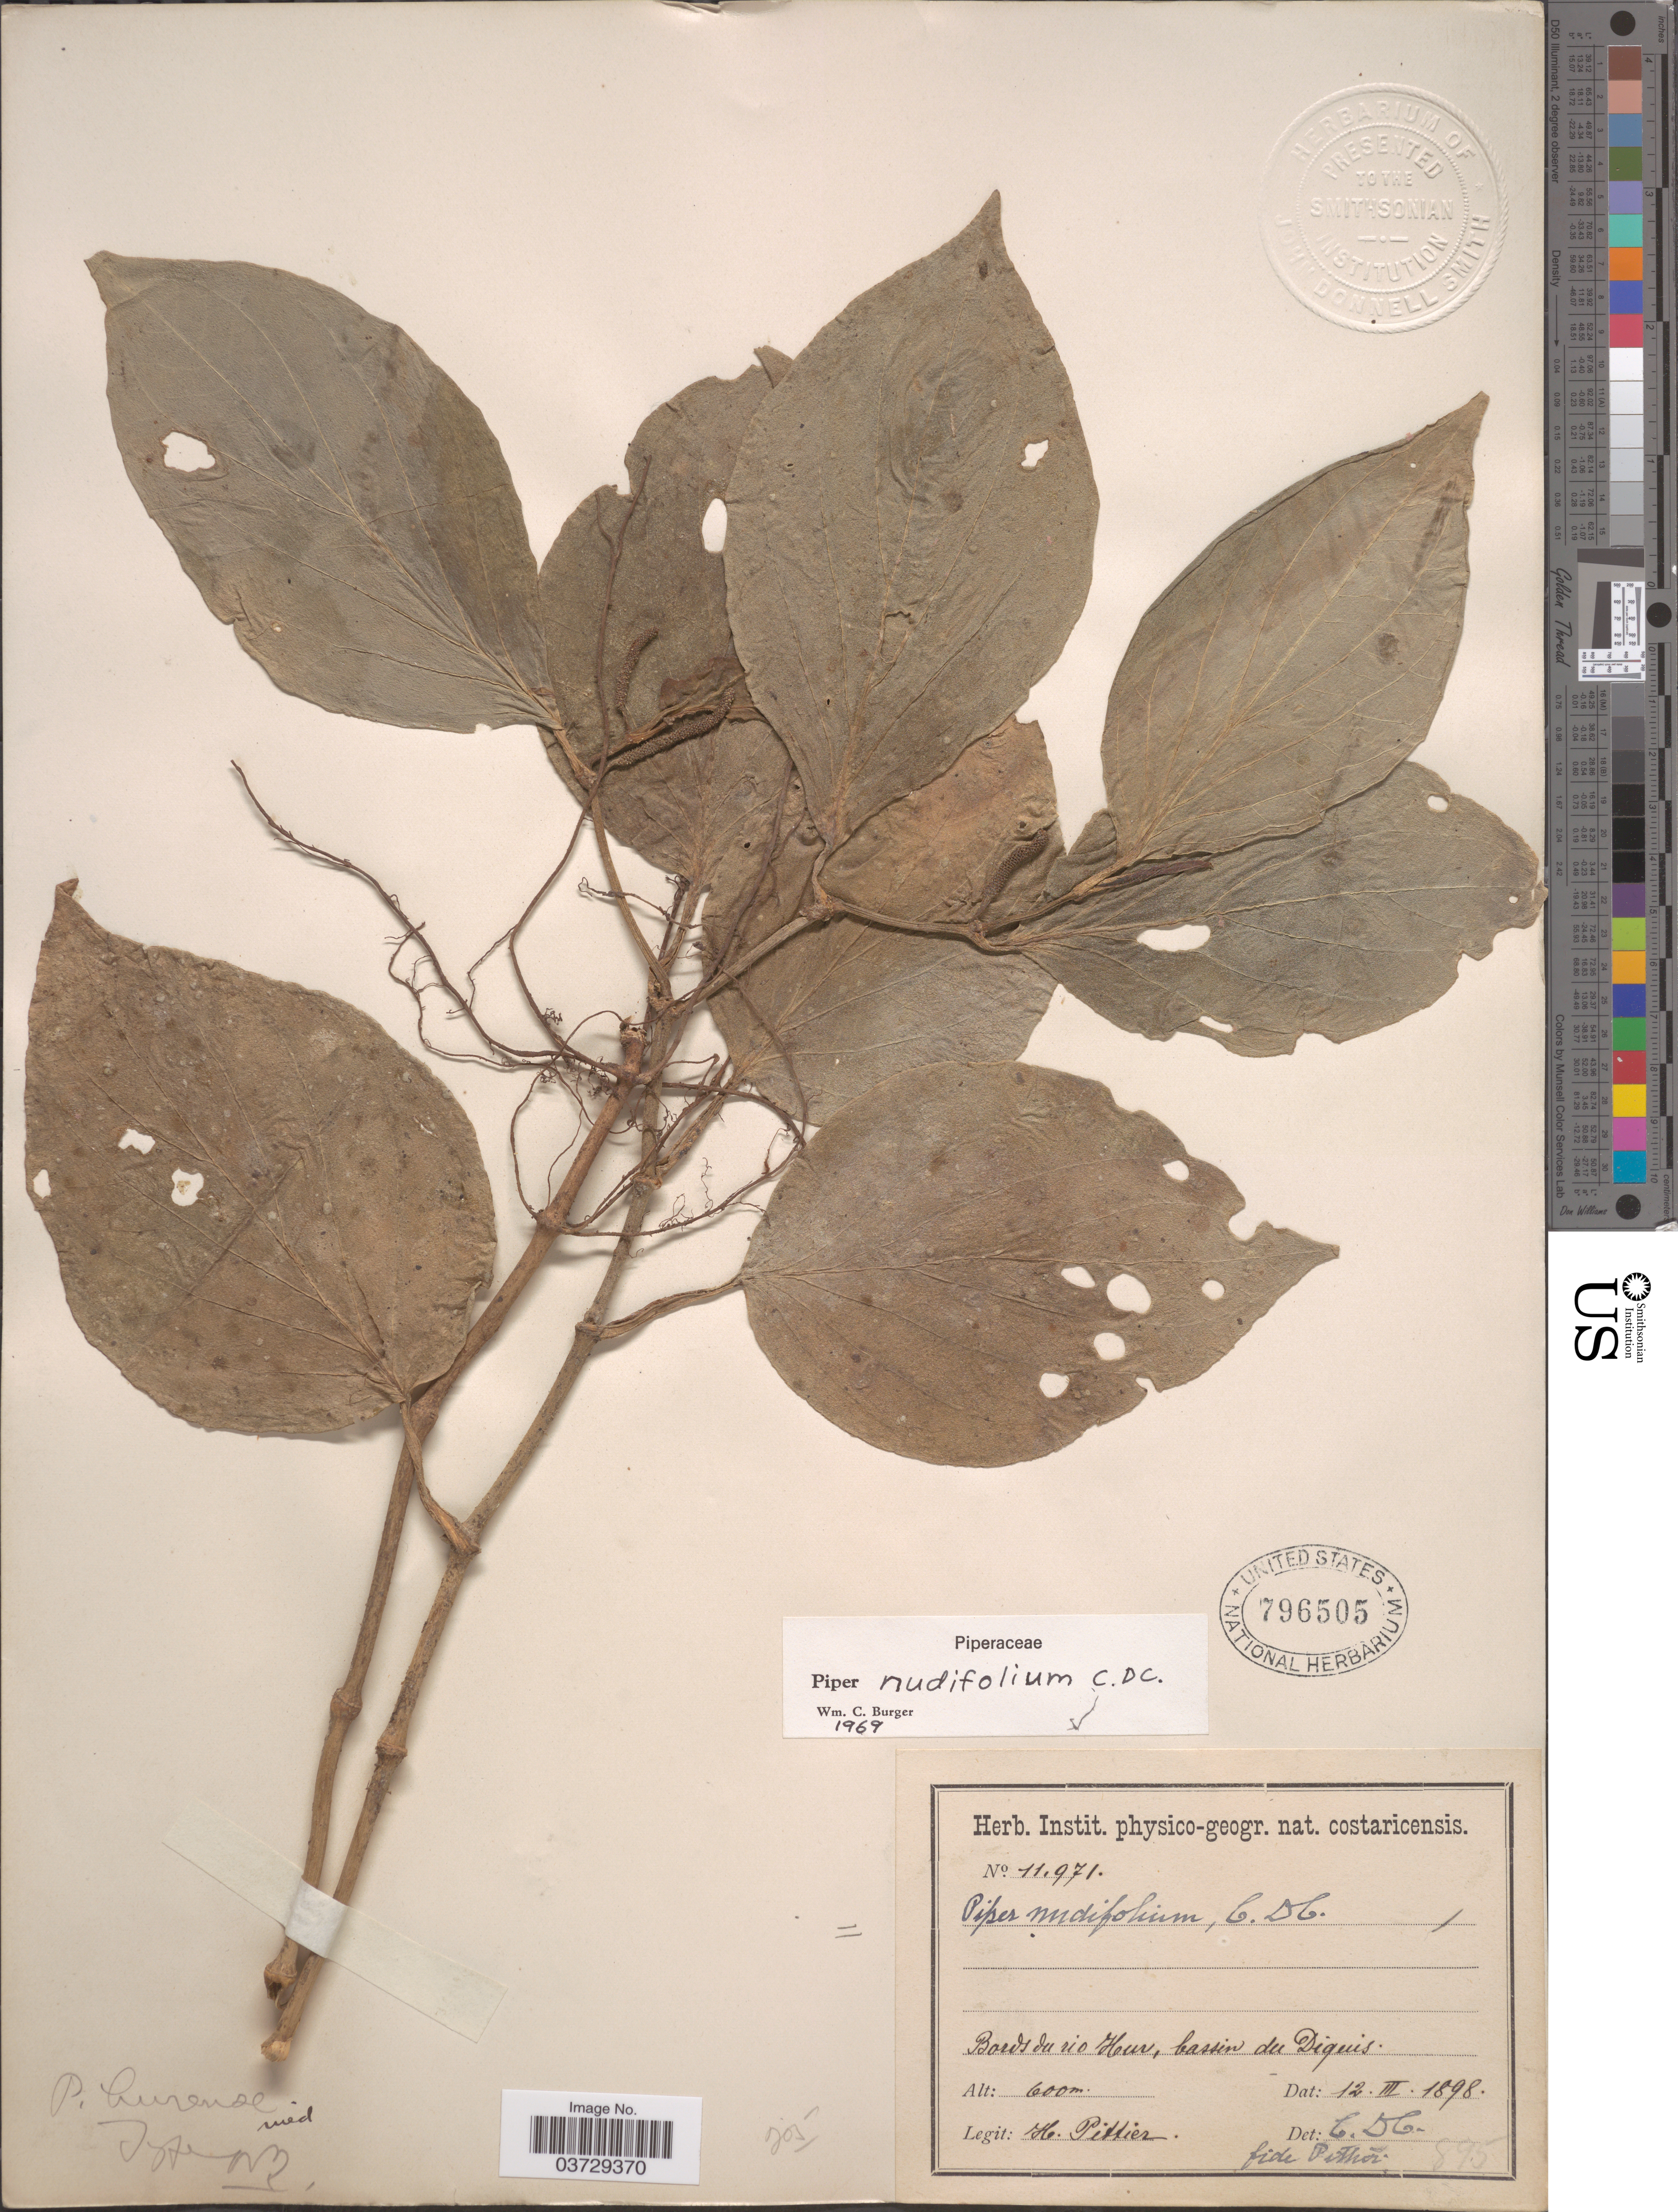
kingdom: Plantae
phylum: Tracheophyta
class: Magnoliopsida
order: Piperales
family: Piperaceae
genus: Piper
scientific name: Piper nudifolium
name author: C. DC.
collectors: H. F. Pittier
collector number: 11971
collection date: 1898-03-12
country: Costa Rica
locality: Bords du rio Hur, bassin du Diquis.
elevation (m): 600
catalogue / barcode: US 796505